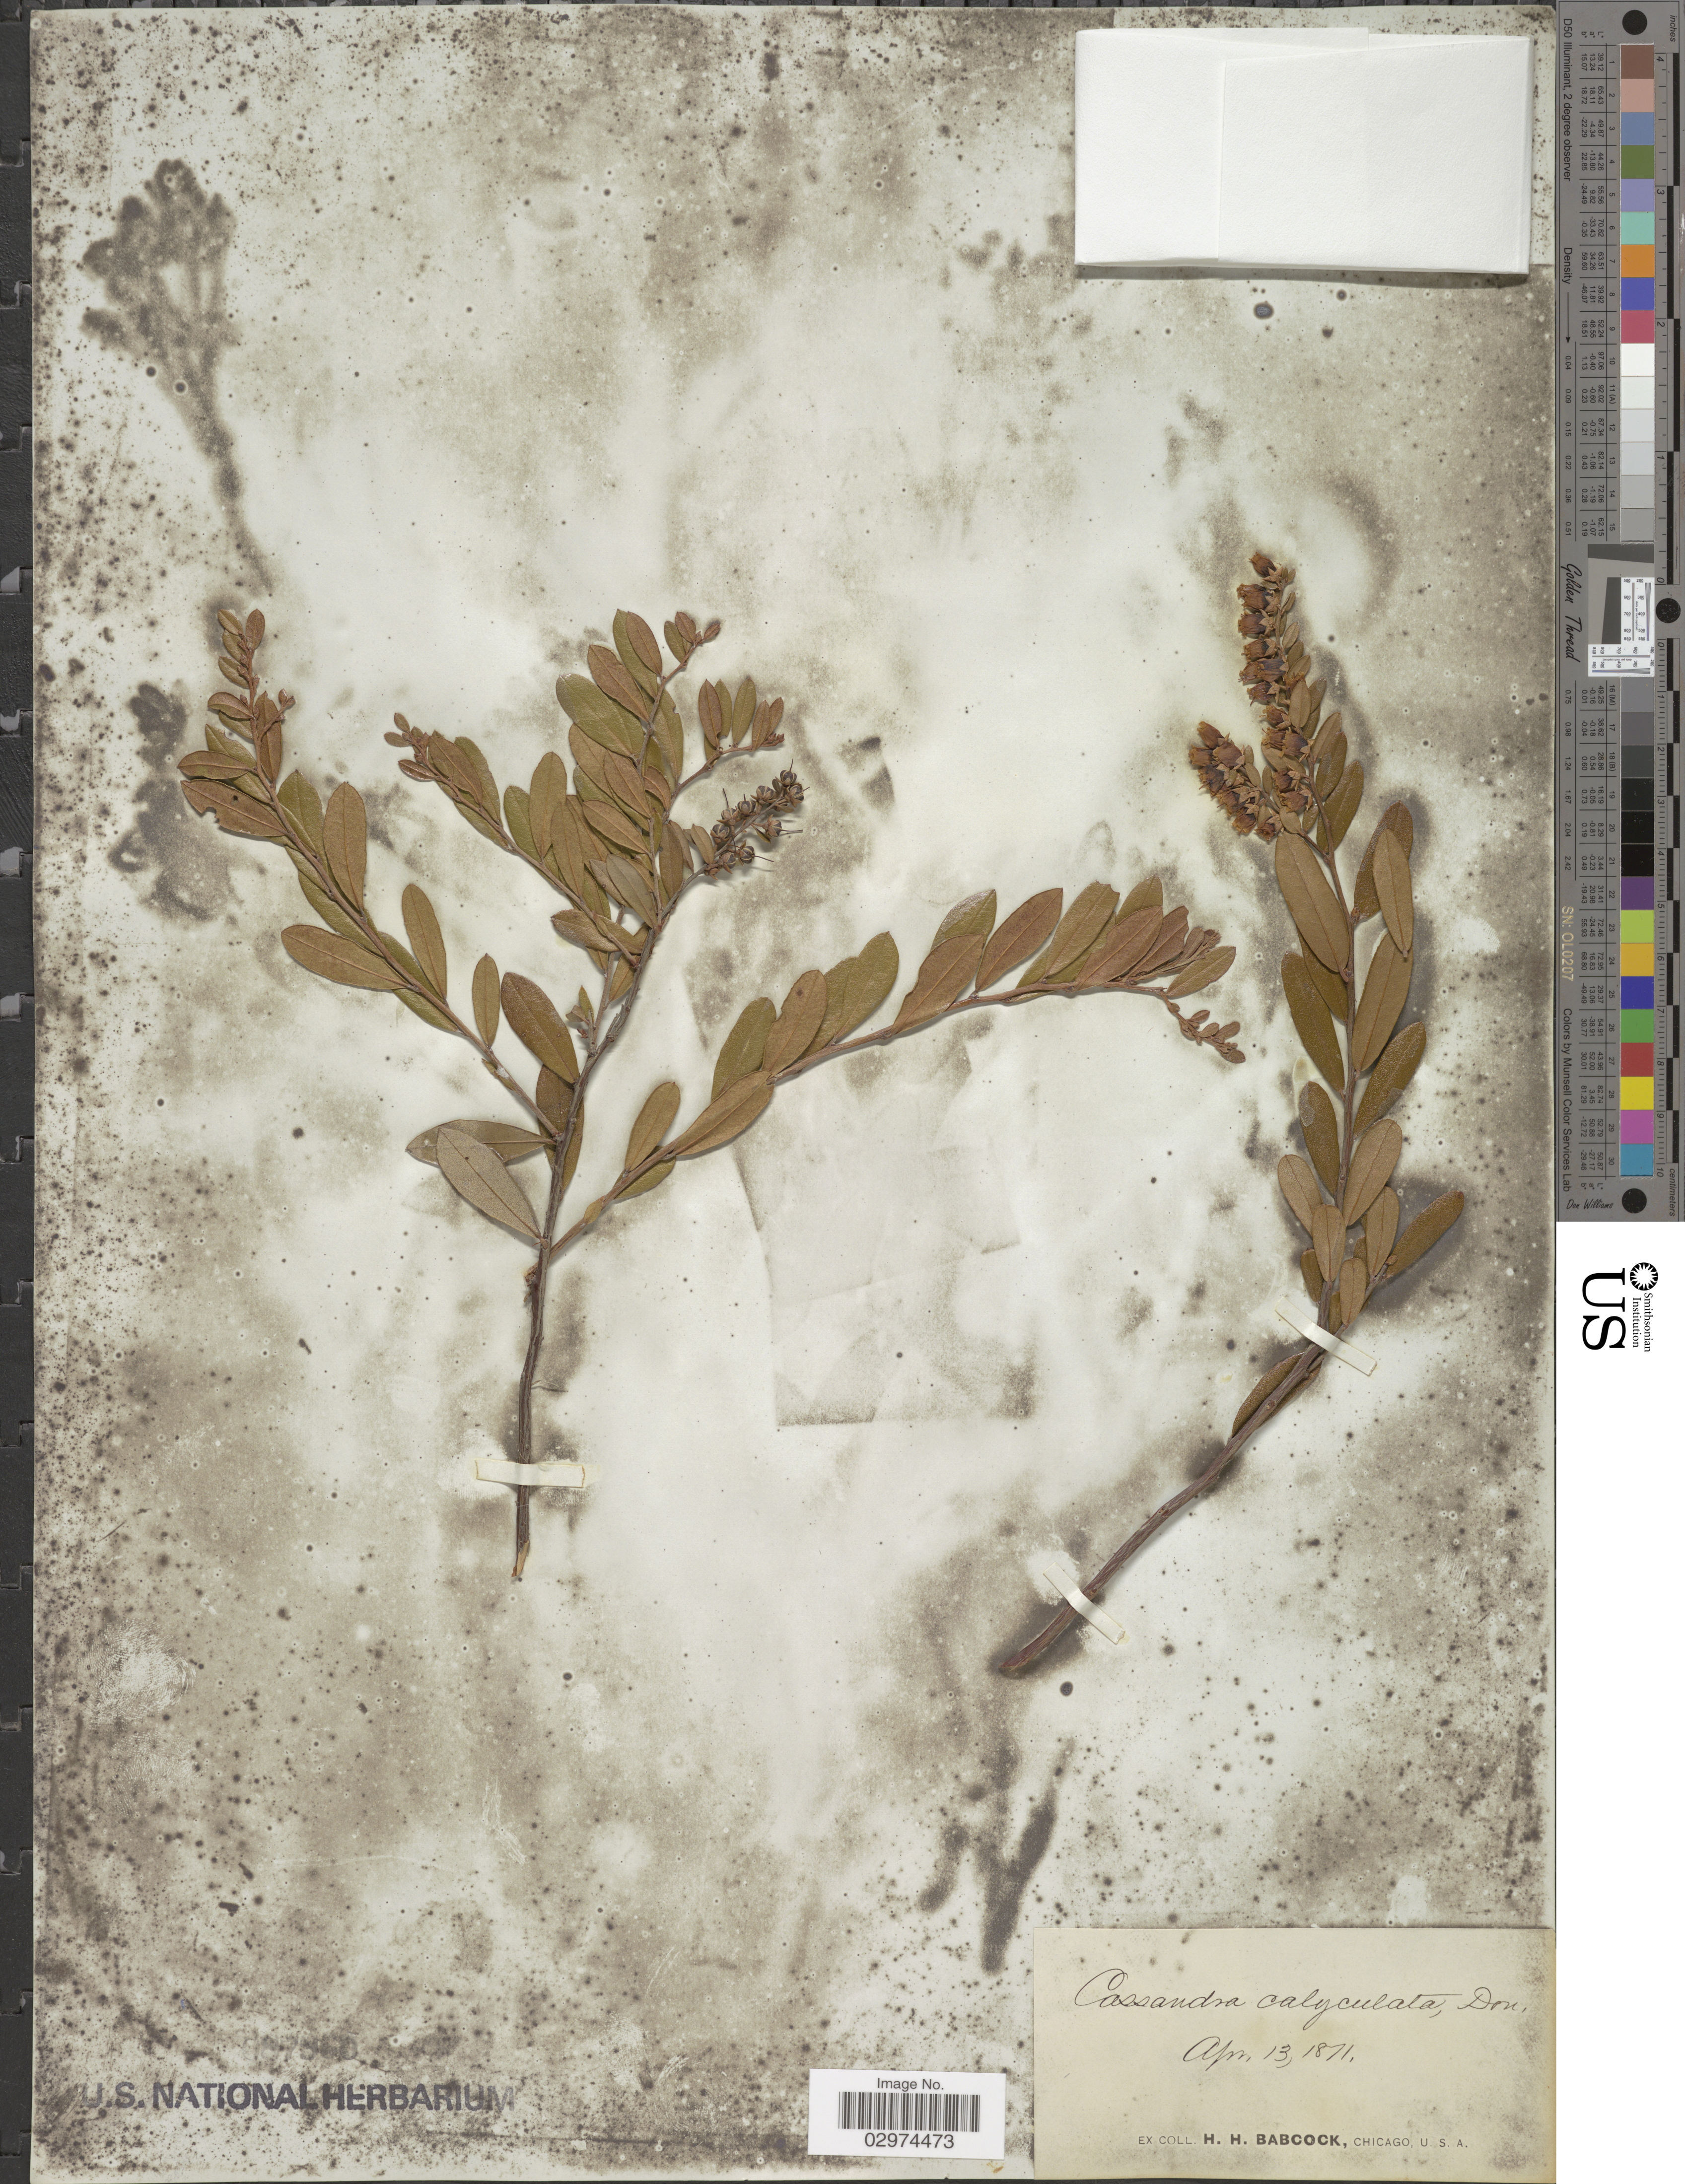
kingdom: Plantae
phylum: Tracheophyta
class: Magnoliopsida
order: Ericales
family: Ericaceae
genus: Chamaedaphne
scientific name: Chamaedaphne calyculata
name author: (L.) Moench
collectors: H. Babcock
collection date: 1871-04-13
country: United States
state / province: Illinois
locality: Chicago.